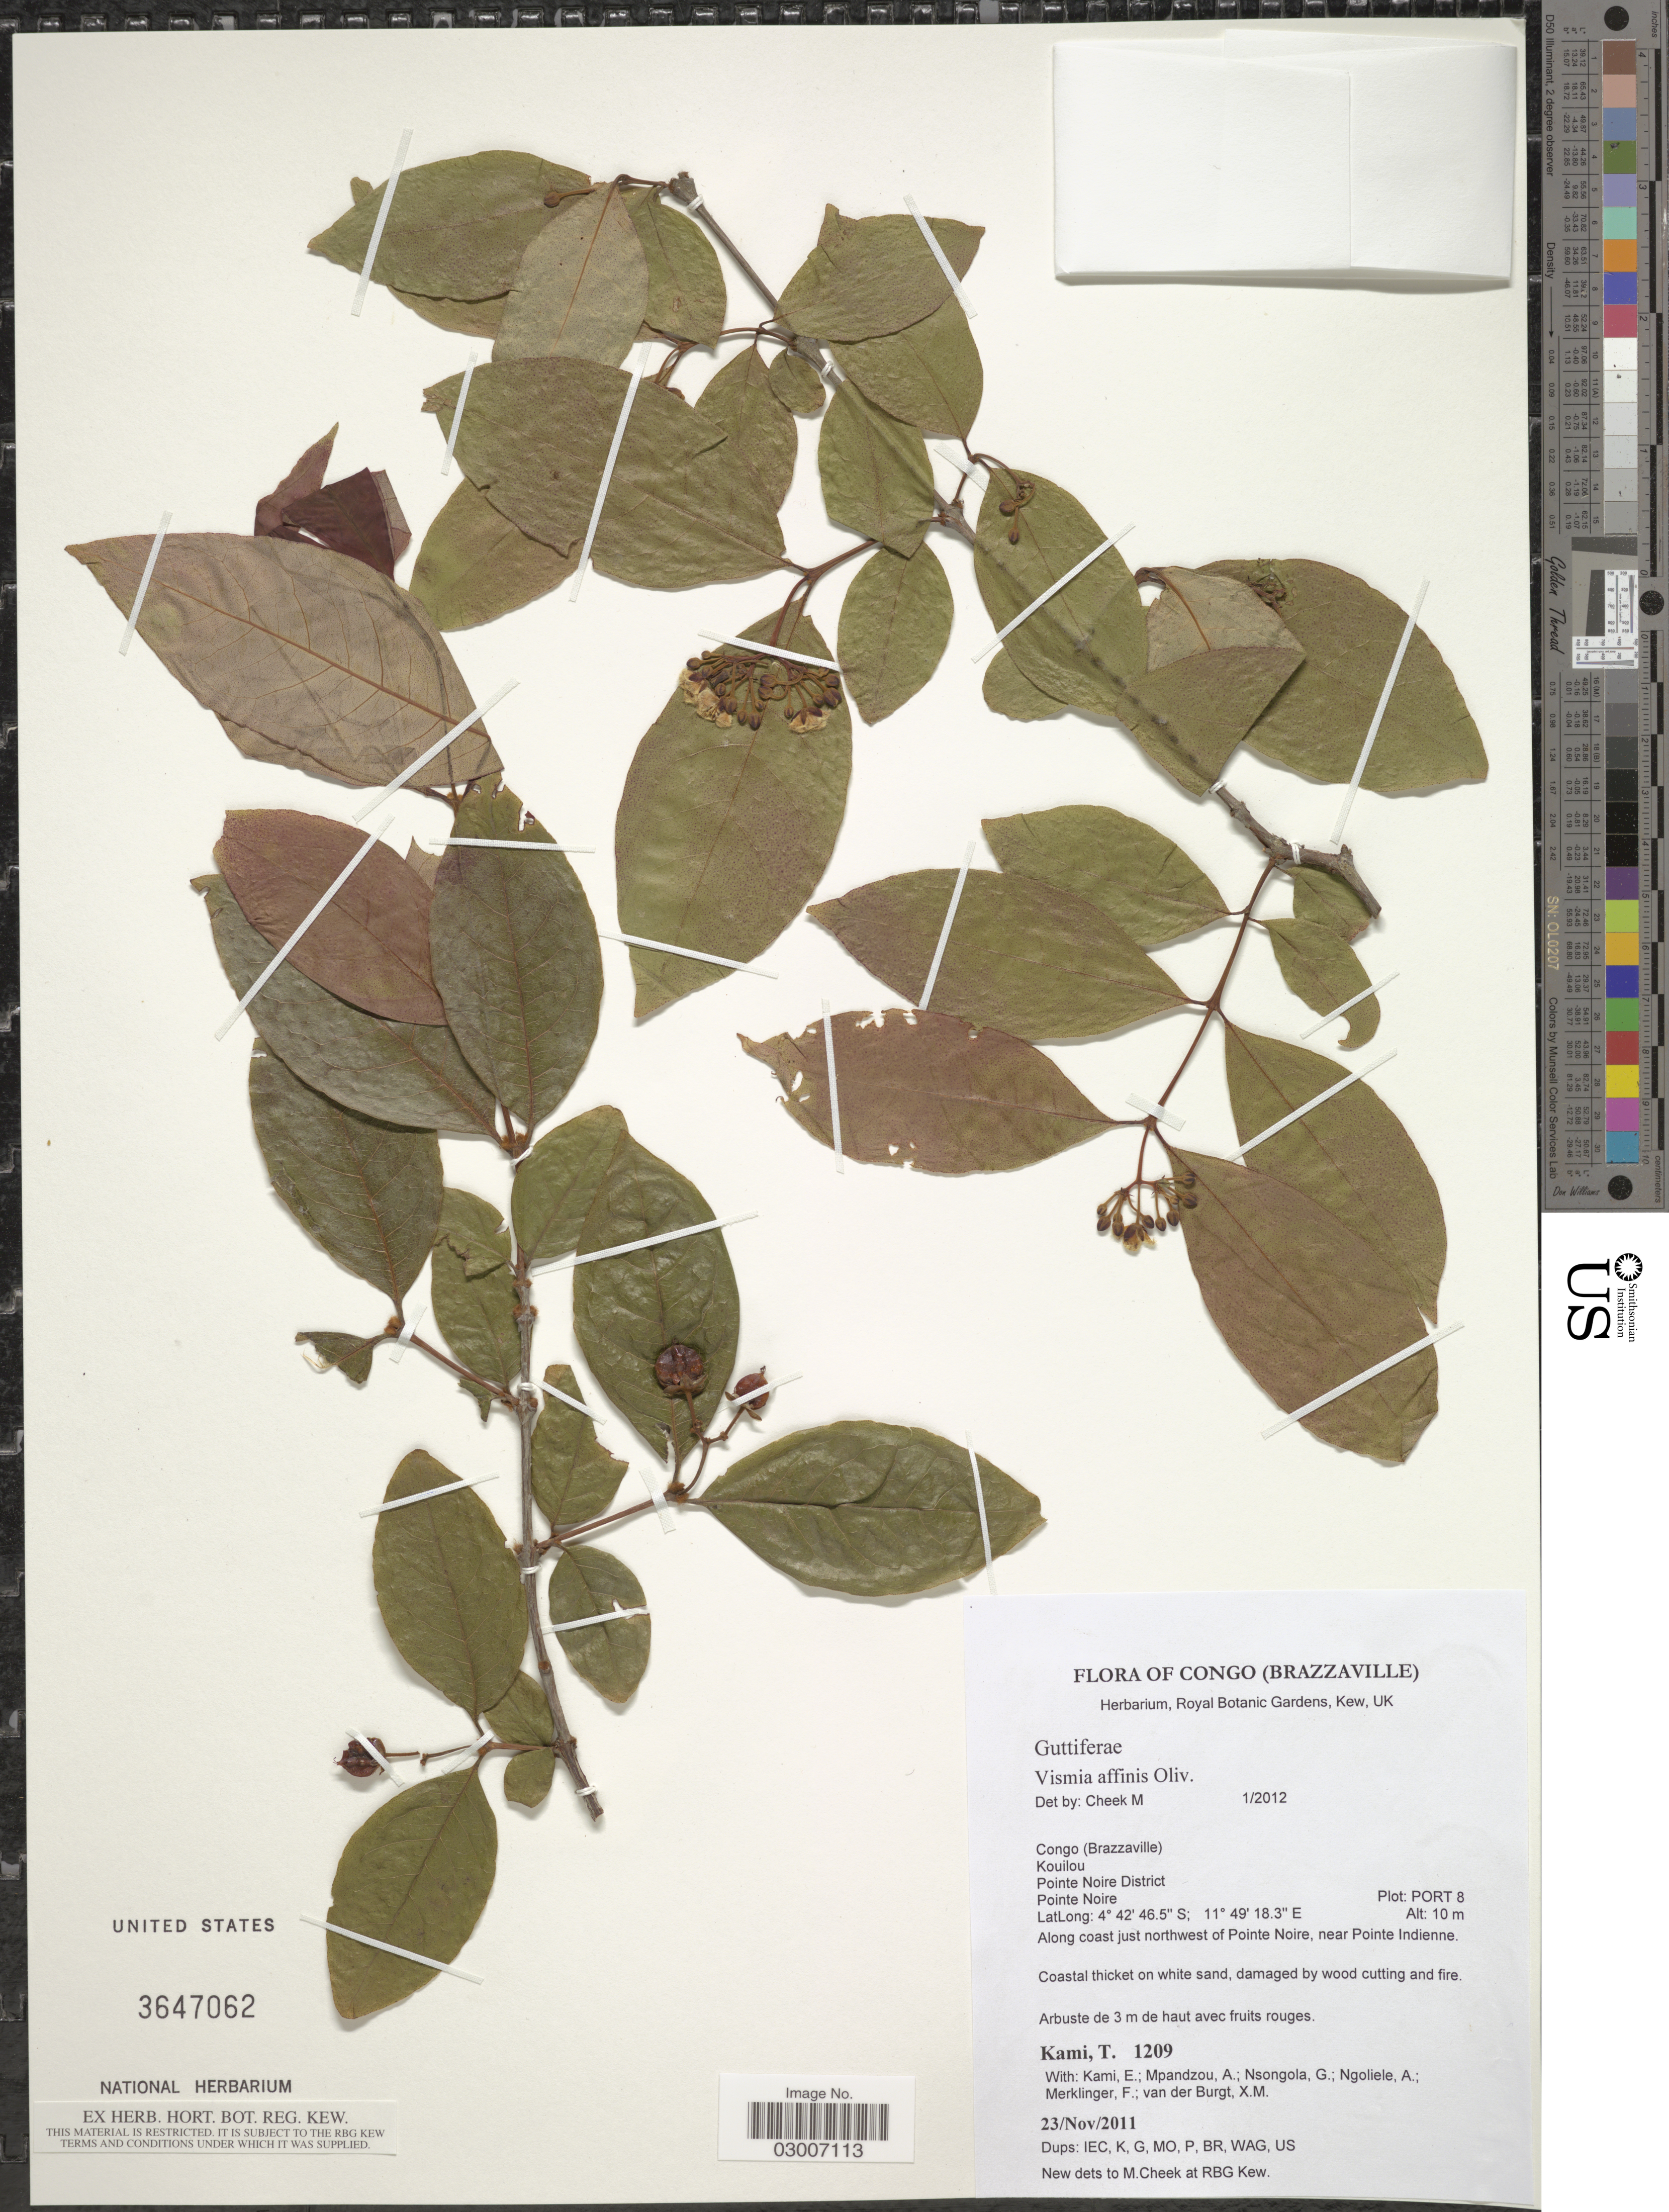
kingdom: Plantae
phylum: Tracheophyta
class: Magnoliopsida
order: Malpighiales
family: Hypericaceae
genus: Vismia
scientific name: Vismia affinis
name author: Oliv.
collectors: T. Kami, E. Kami, A. Mpandzou, G. Nsongola & et al.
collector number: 1209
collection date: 2011-11-23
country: Congo, Republic of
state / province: Kouilou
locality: Kouilou. Pointe Noire District. Pointe Noire. Plot: PORT 8. Along coast just northwest of Pointe Noire, near Pointe Indienne.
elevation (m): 10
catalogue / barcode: US 3647062